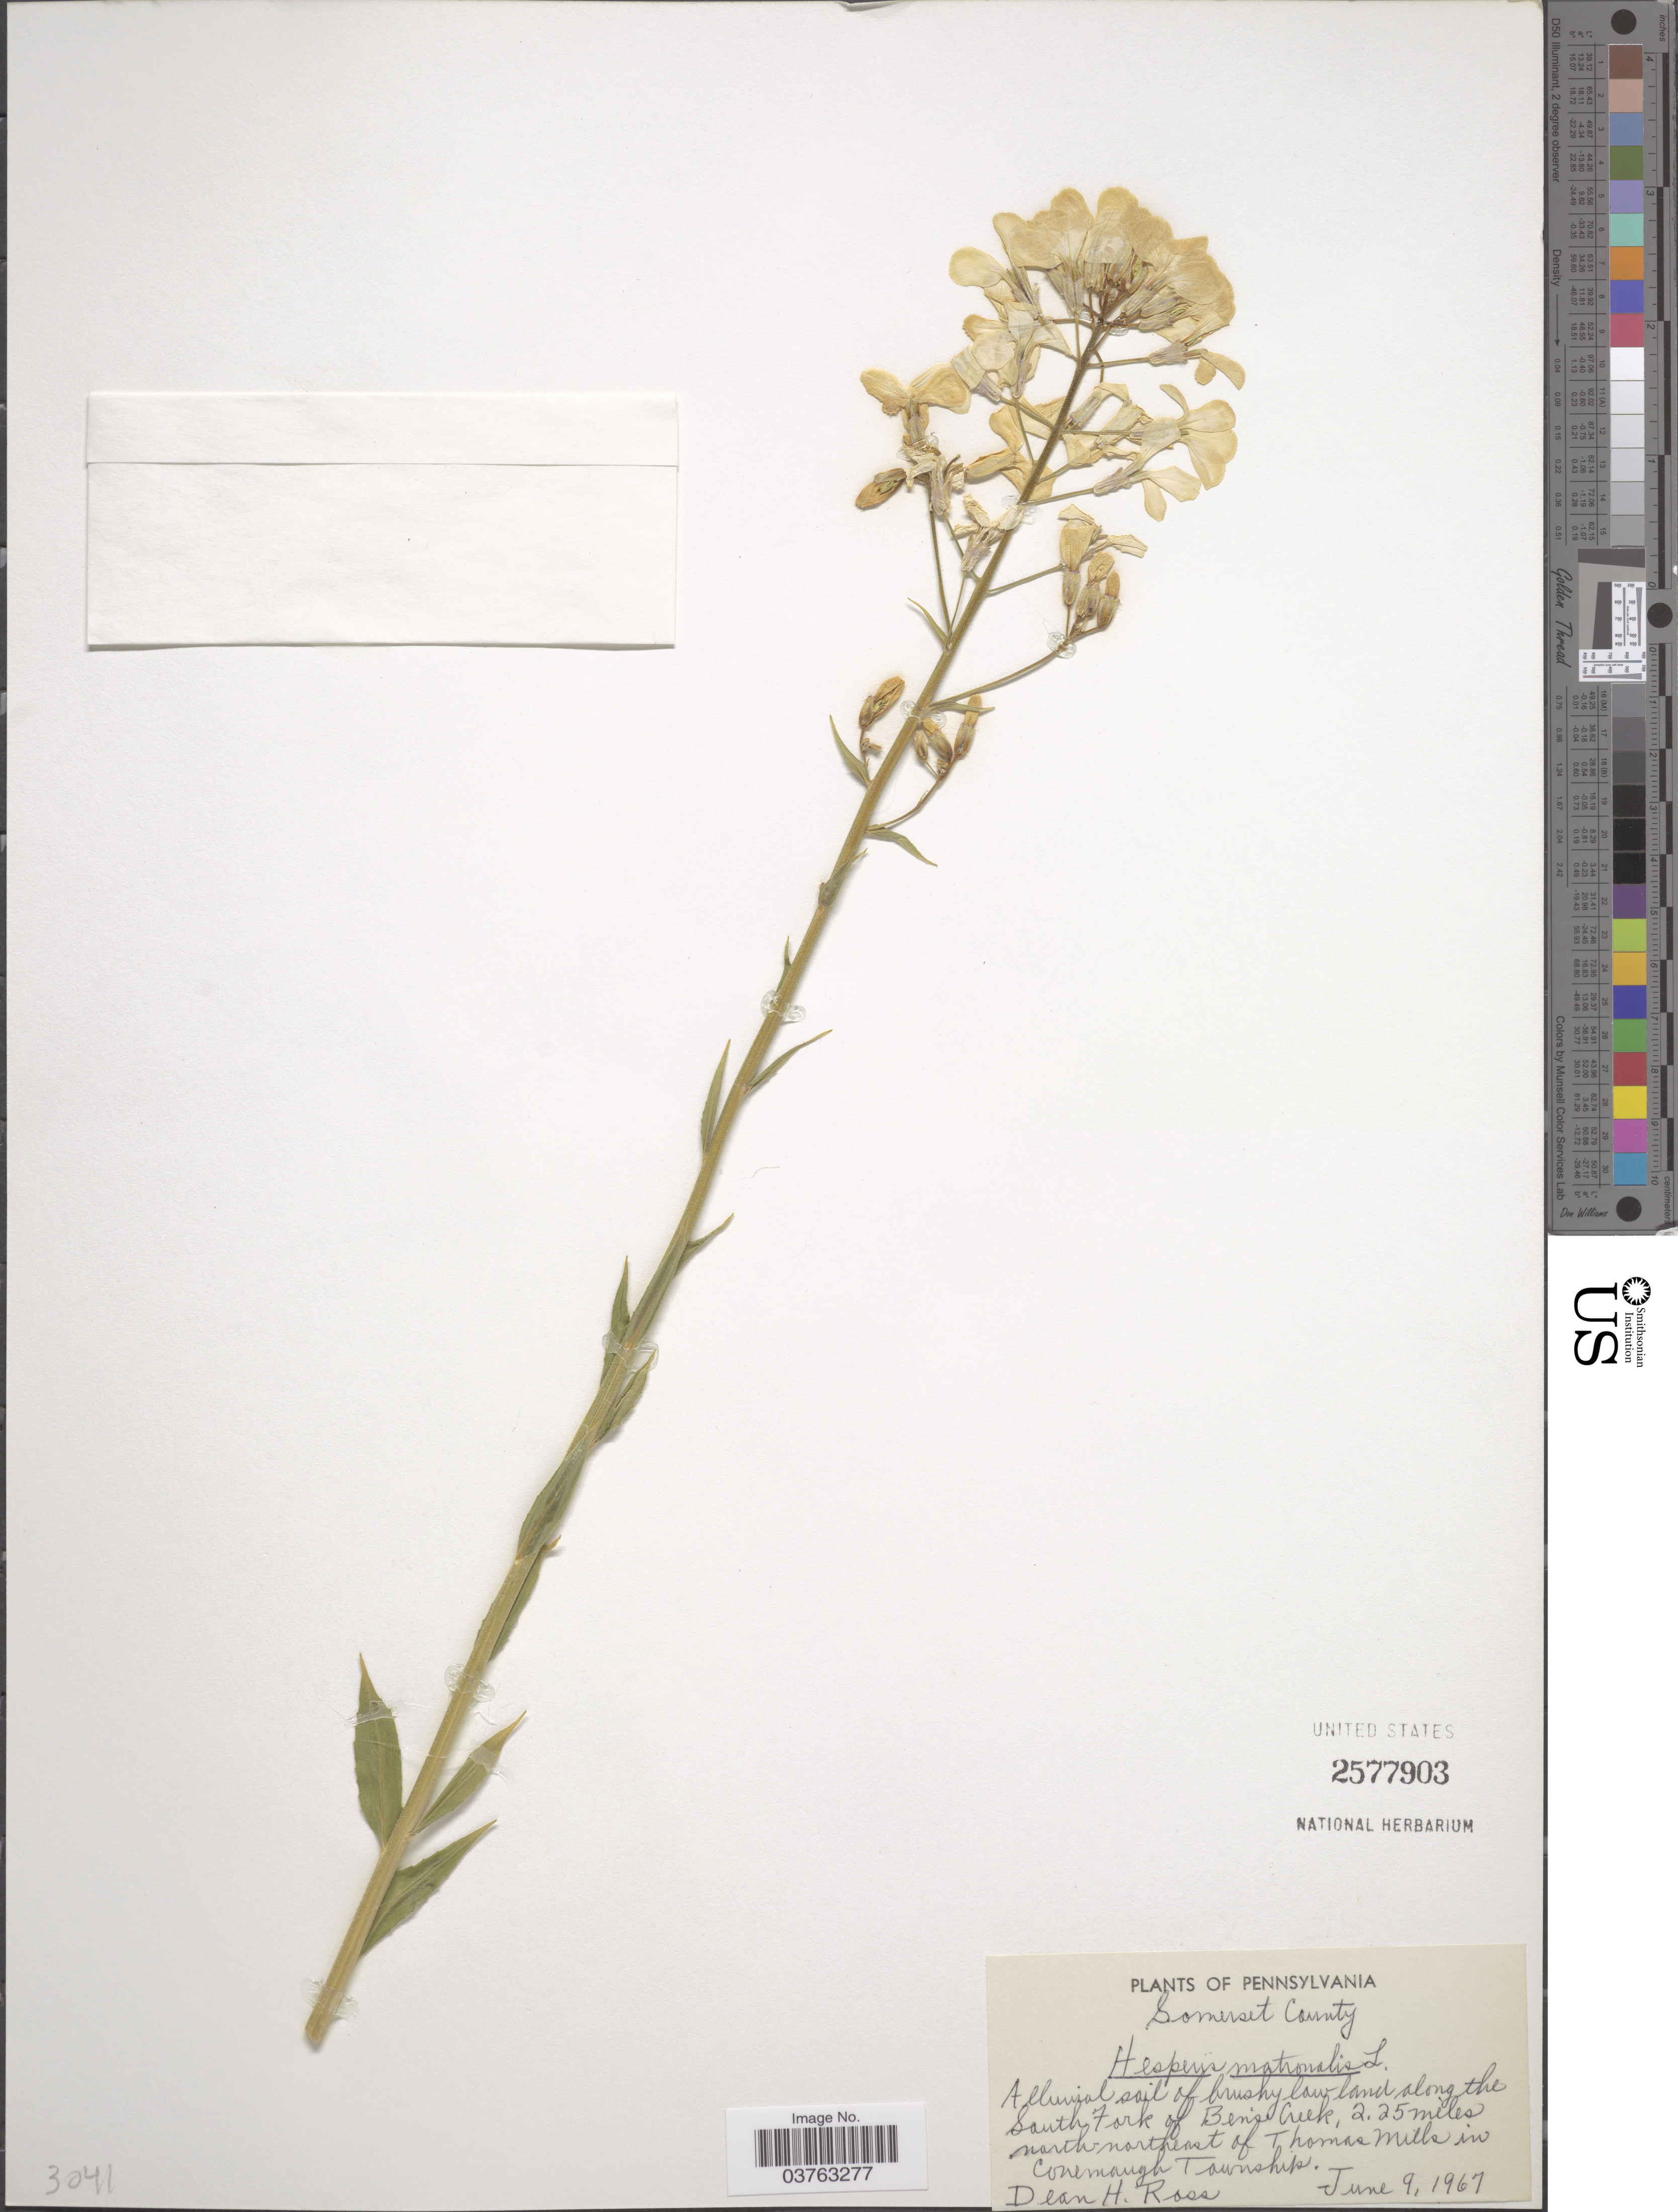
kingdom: Plantae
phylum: Tracheophyta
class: Magnoliopsida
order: Brassicales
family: Brassicaceae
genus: Hesperis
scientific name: Hesperis matronalis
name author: L.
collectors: D. Ross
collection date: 1967-06-09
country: United States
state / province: Pennsylvania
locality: Somerset County. Alluvial soil of brushy low land along the South Fork of Ben's Creek, 2.25 miles north-northeast of Thomas Mills in Conemaugh Township.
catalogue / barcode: US 2577903